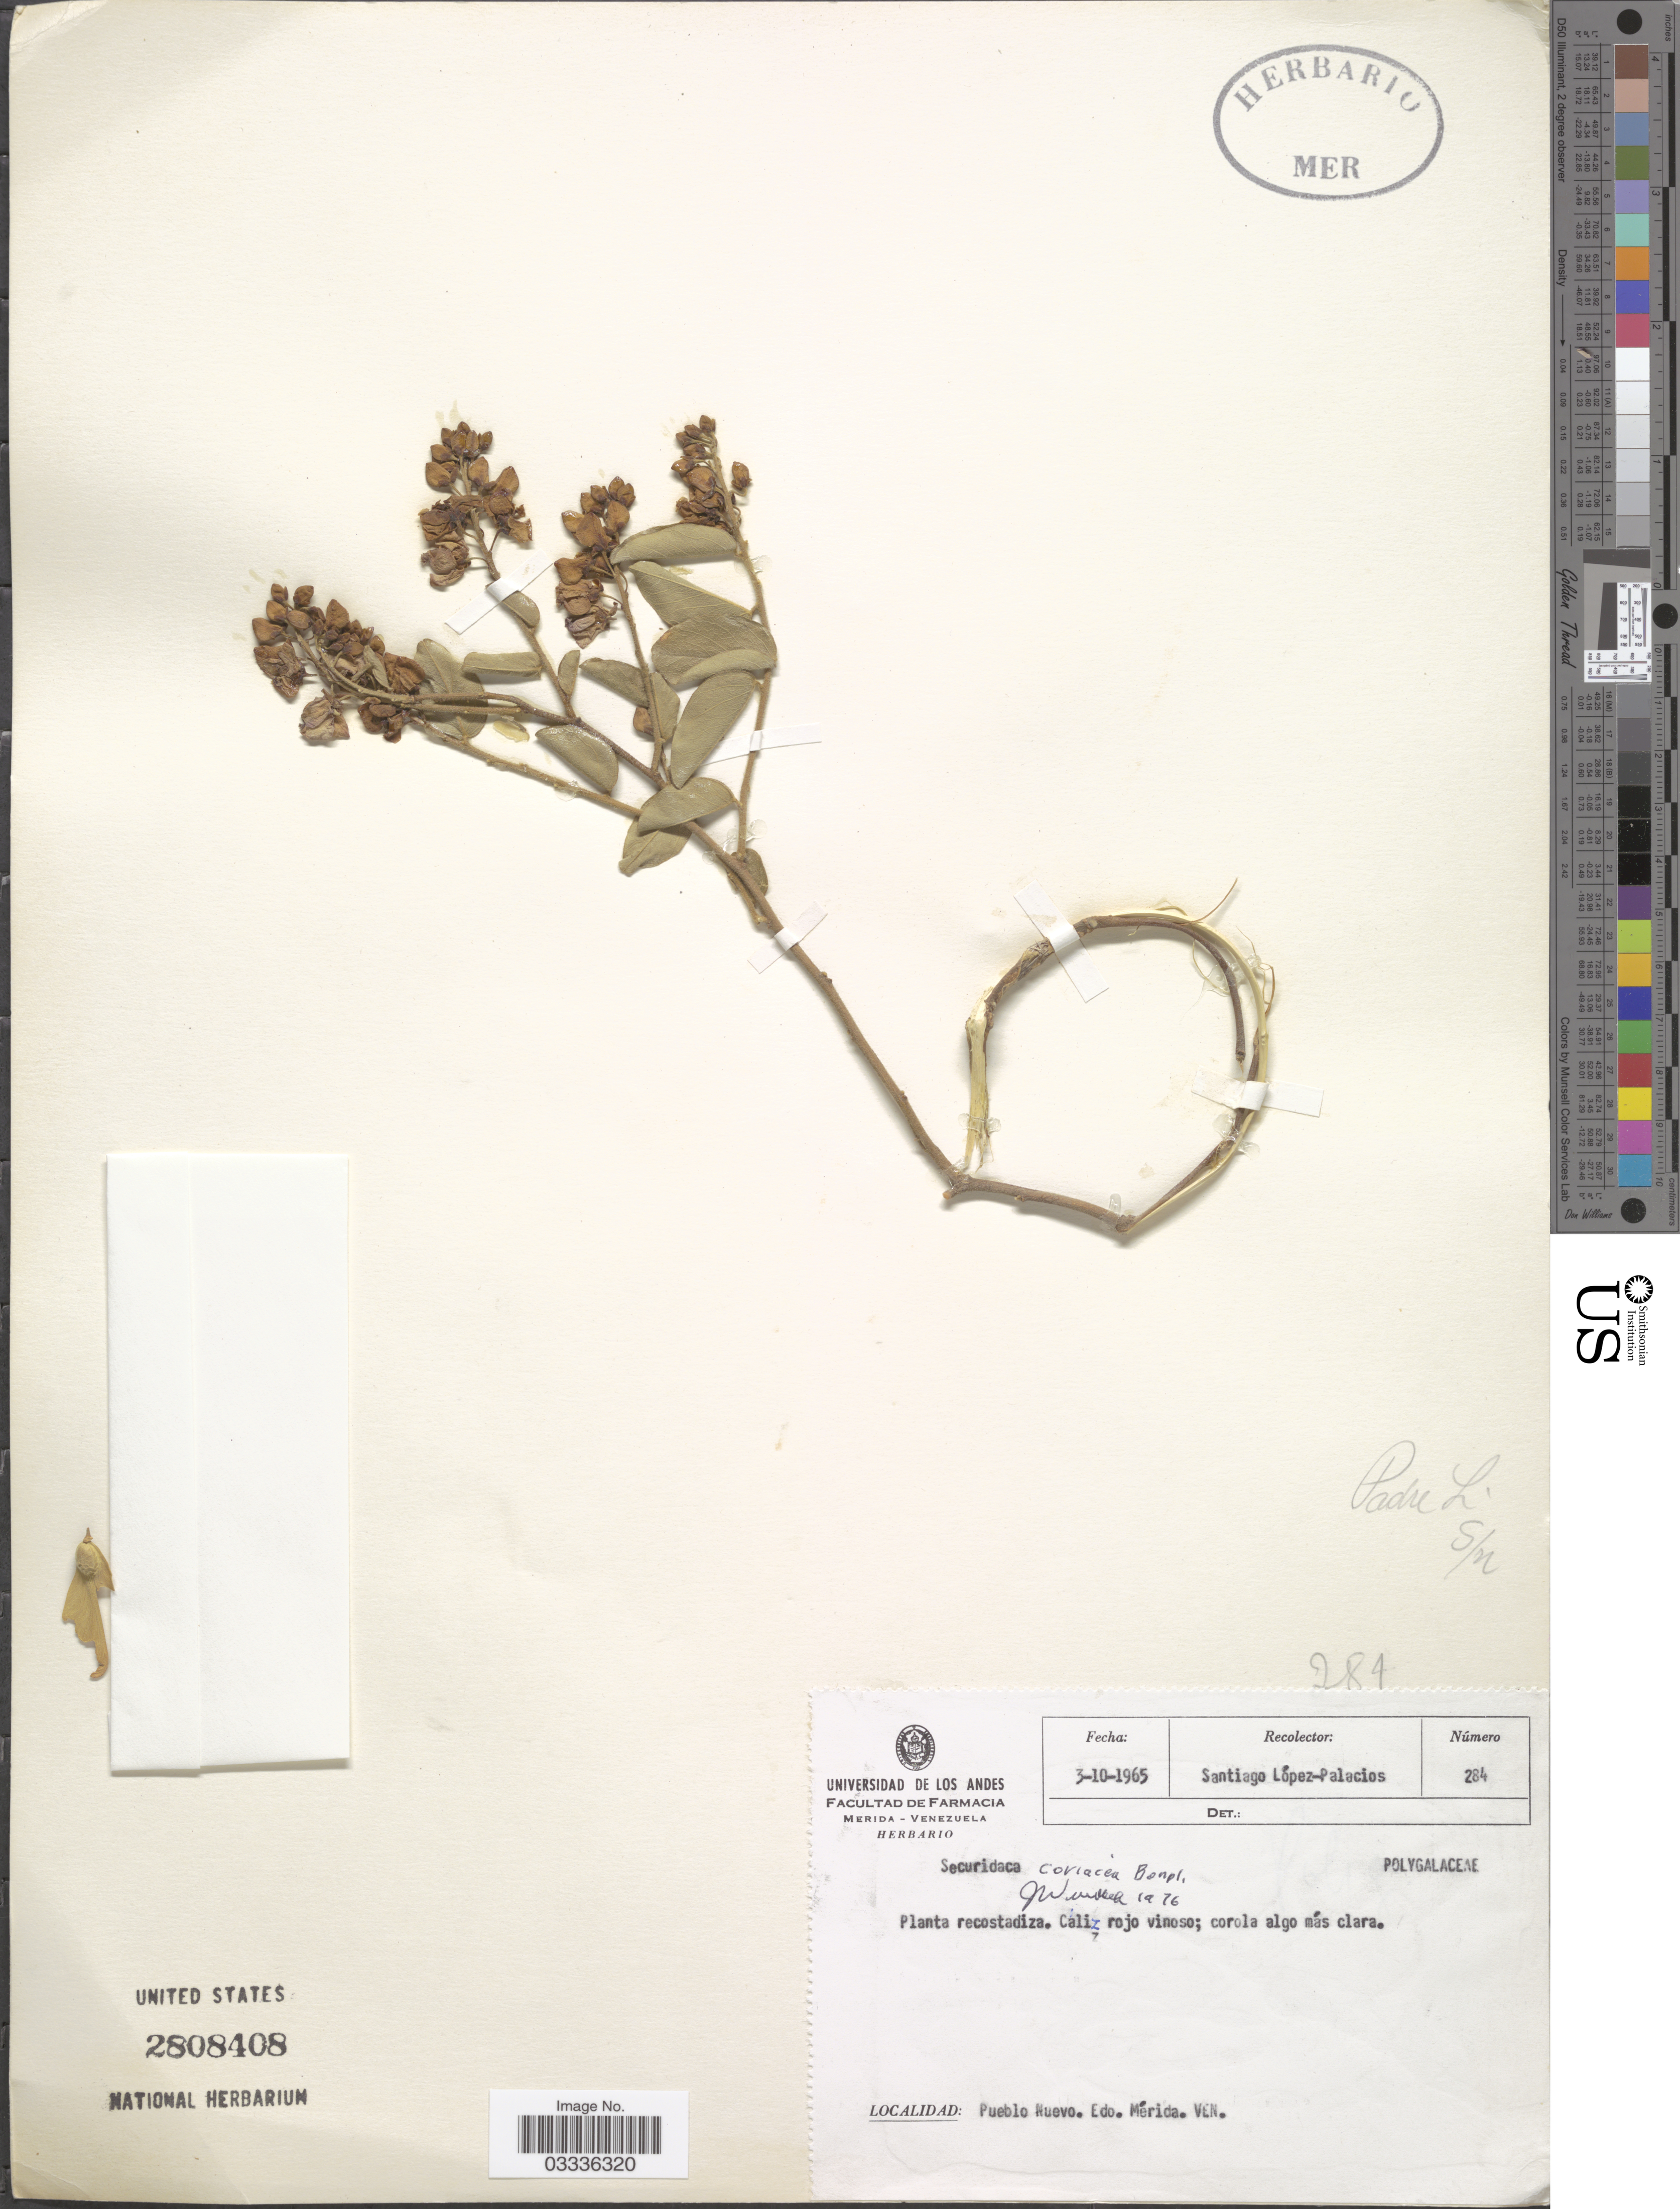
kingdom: Plantae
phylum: Tracheophyta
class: Magnoliopsida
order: Fabales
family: Polygalaceae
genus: Securidaca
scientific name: Securidaca coriacea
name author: Bonpl. ex Steud.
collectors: S. López-Palacios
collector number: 284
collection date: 1965-10-03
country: Venezuela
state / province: Mérida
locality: Pueblo Nuevo.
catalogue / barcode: US 2808408